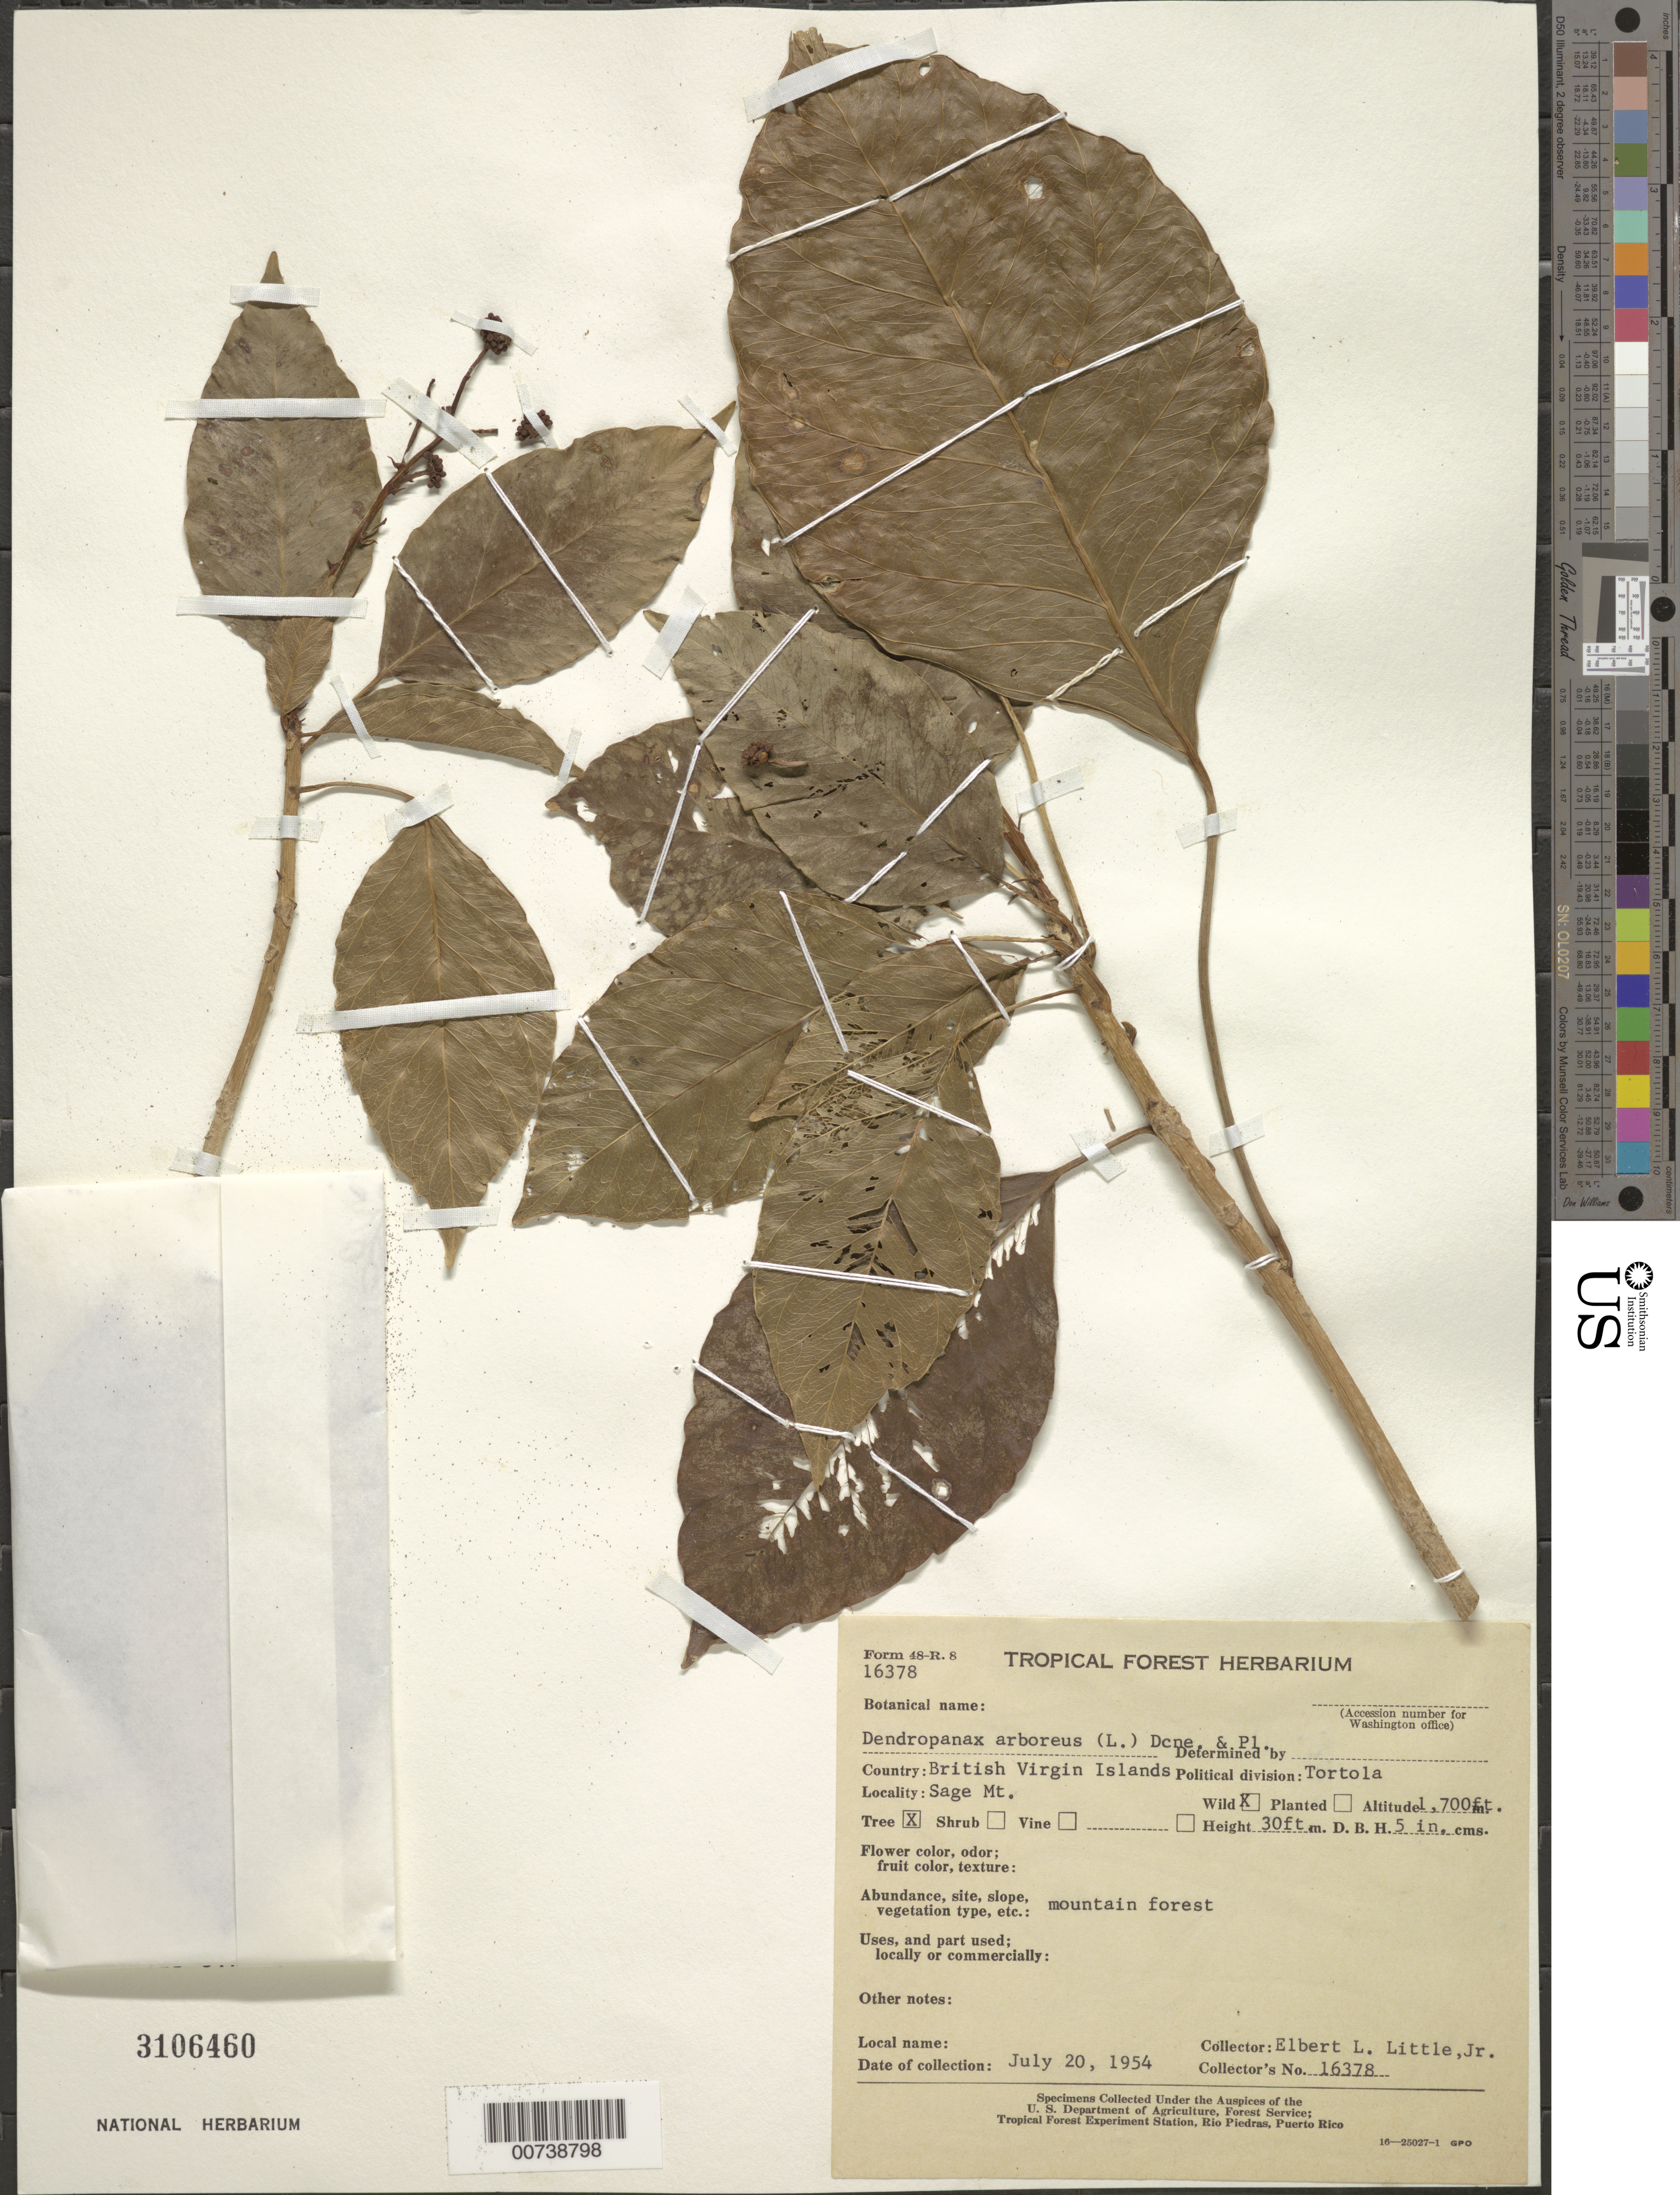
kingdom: Plantae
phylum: Tracheophyta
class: Magnoliopsida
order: Apiales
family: Araliaceae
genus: Dendropanax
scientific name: Dendropanax arboreus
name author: (L.) Decne. & Planch.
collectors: E. L. Little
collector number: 16378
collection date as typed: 20 Jul 1954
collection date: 1954-07-20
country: British Virgin Islands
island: Tortola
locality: Sage Mountain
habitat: Mountain forest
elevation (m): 518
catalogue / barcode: US 3106460